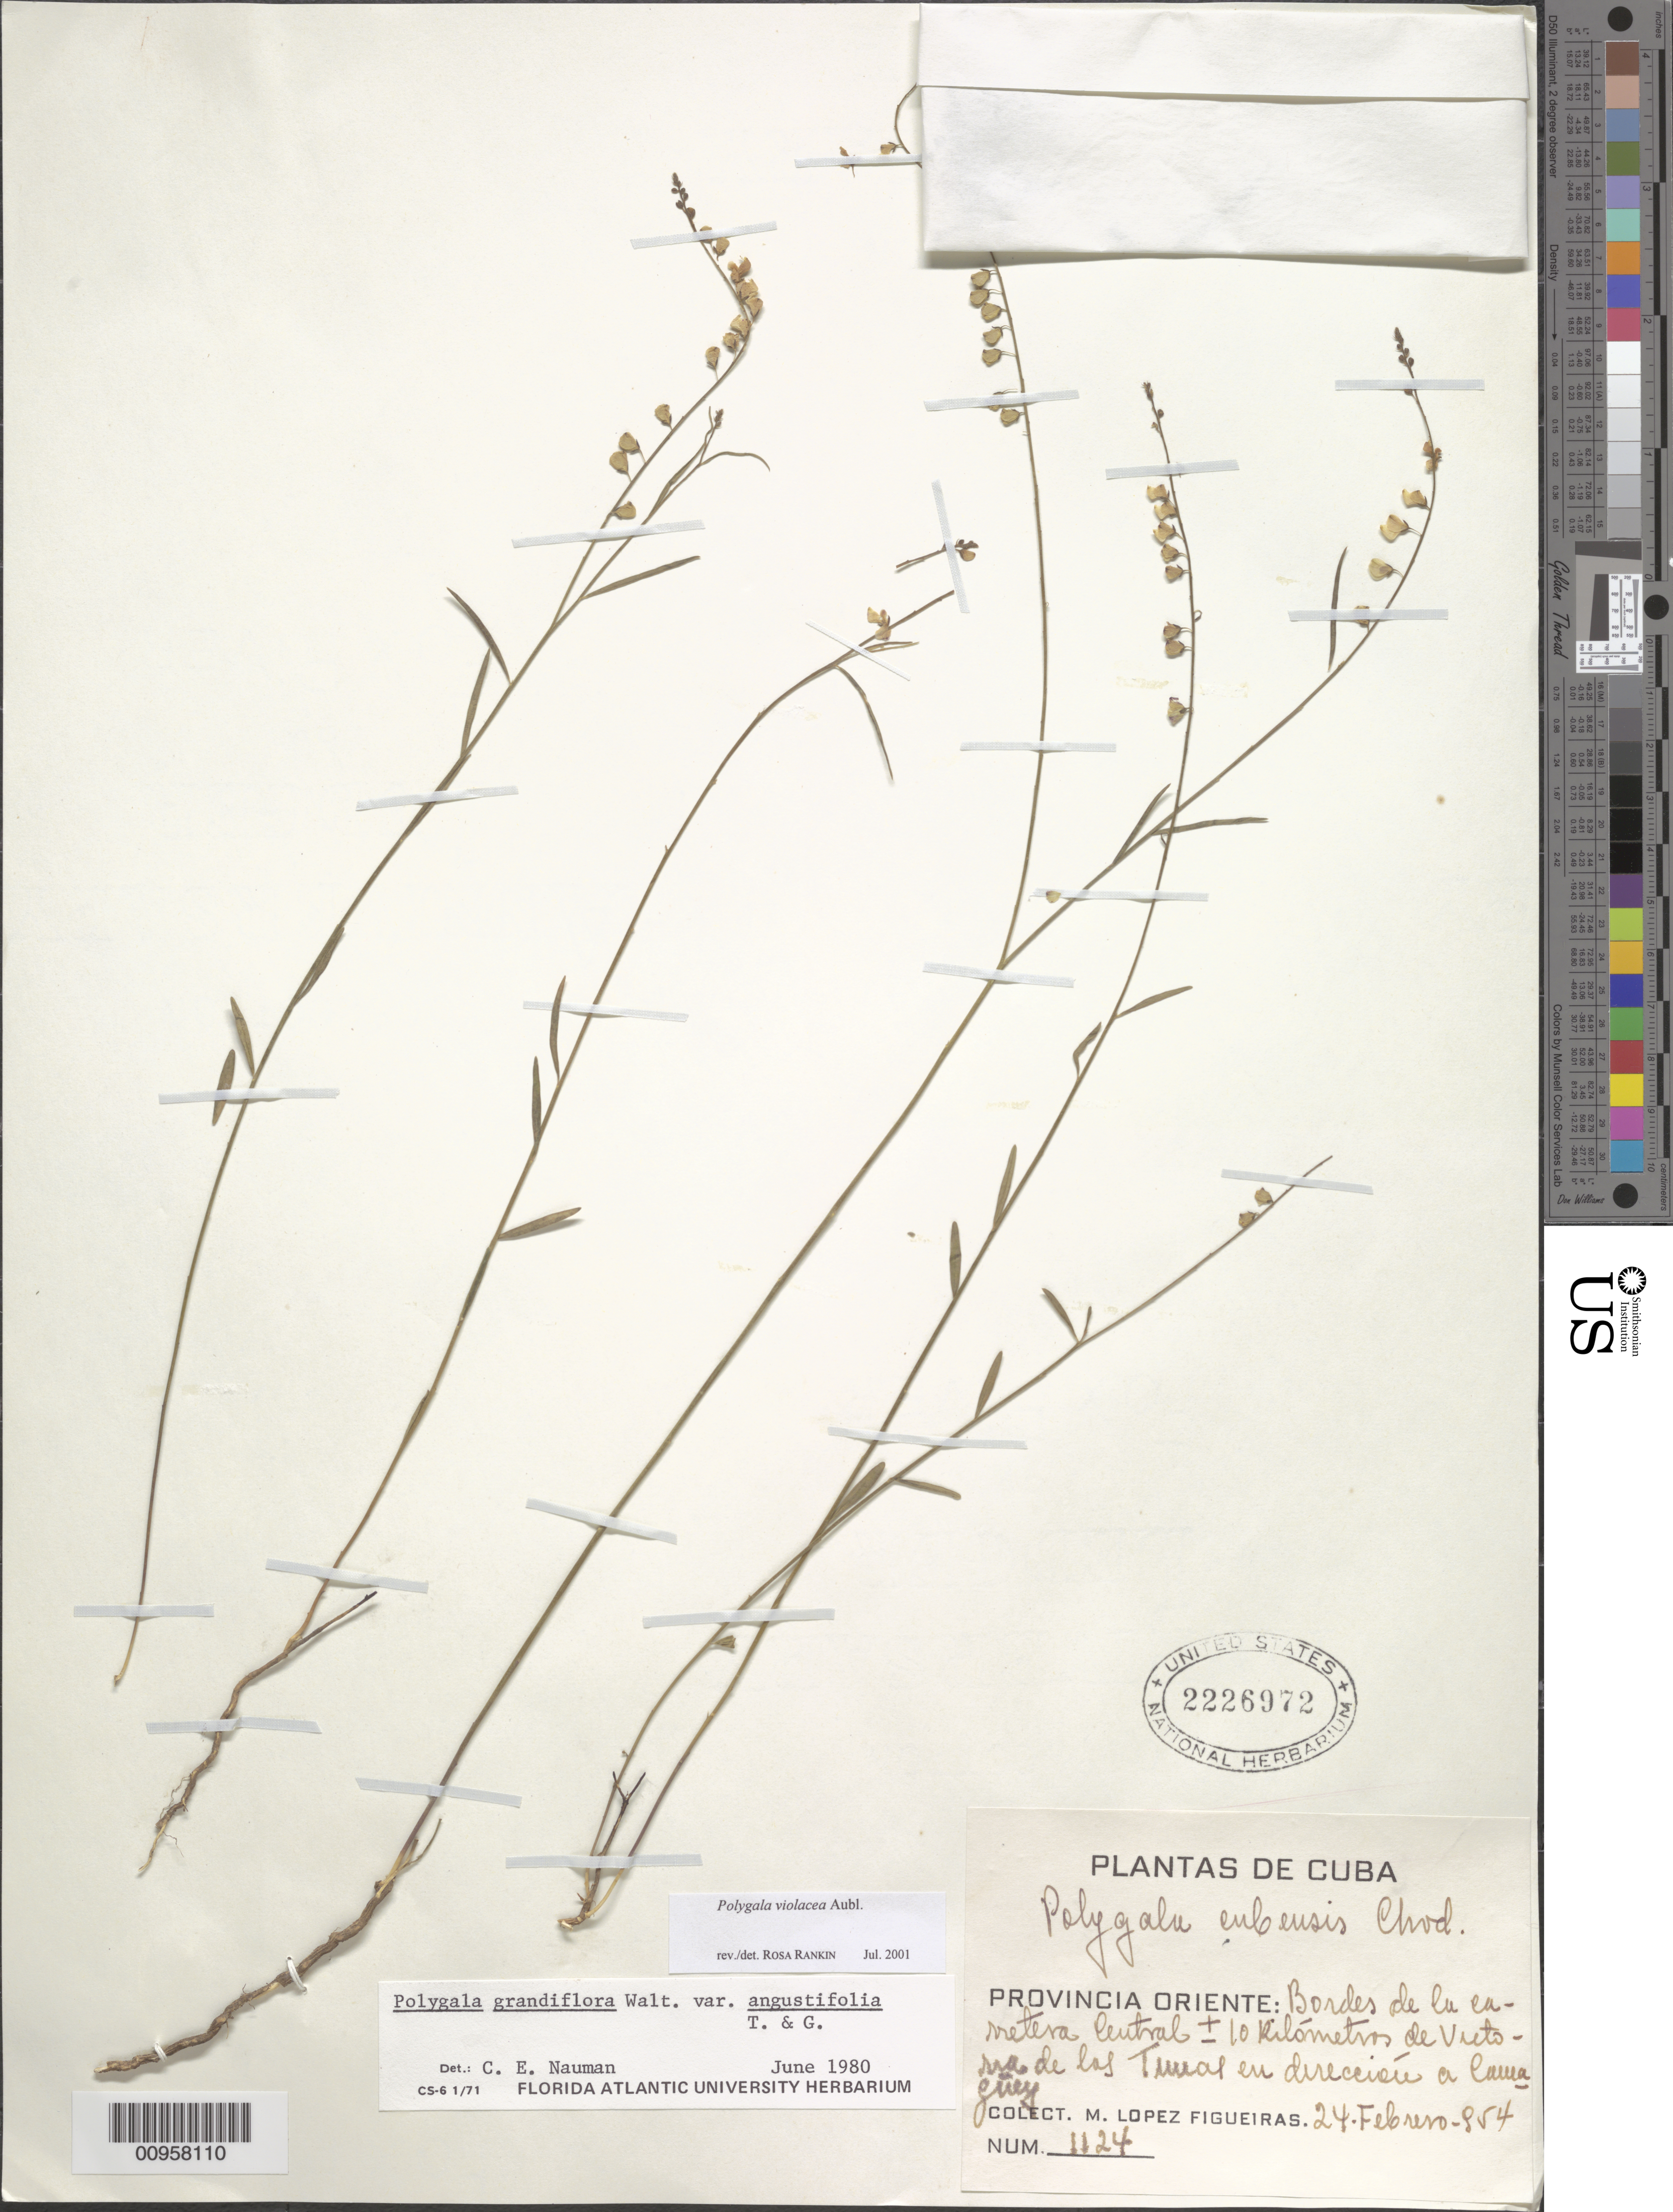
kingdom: Plantae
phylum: Tracheophyta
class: Magnoliopsida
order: Fabales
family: Polygalaceae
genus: Asemeia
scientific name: Asemeia violacea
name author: (Aubl.) J.F.B. Pastore & J.R. Abbott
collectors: M. López Figueiras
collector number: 1124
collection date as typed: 24 Feb 1954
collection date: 1954-02-24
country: Cuba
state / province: Oriente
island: Cuba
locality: La Carretera Central +/- 10 Km de "Vietorra" de las "Timal"en dirección a Camagüey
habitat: Bordes de la carretera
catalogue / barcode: US 2226972